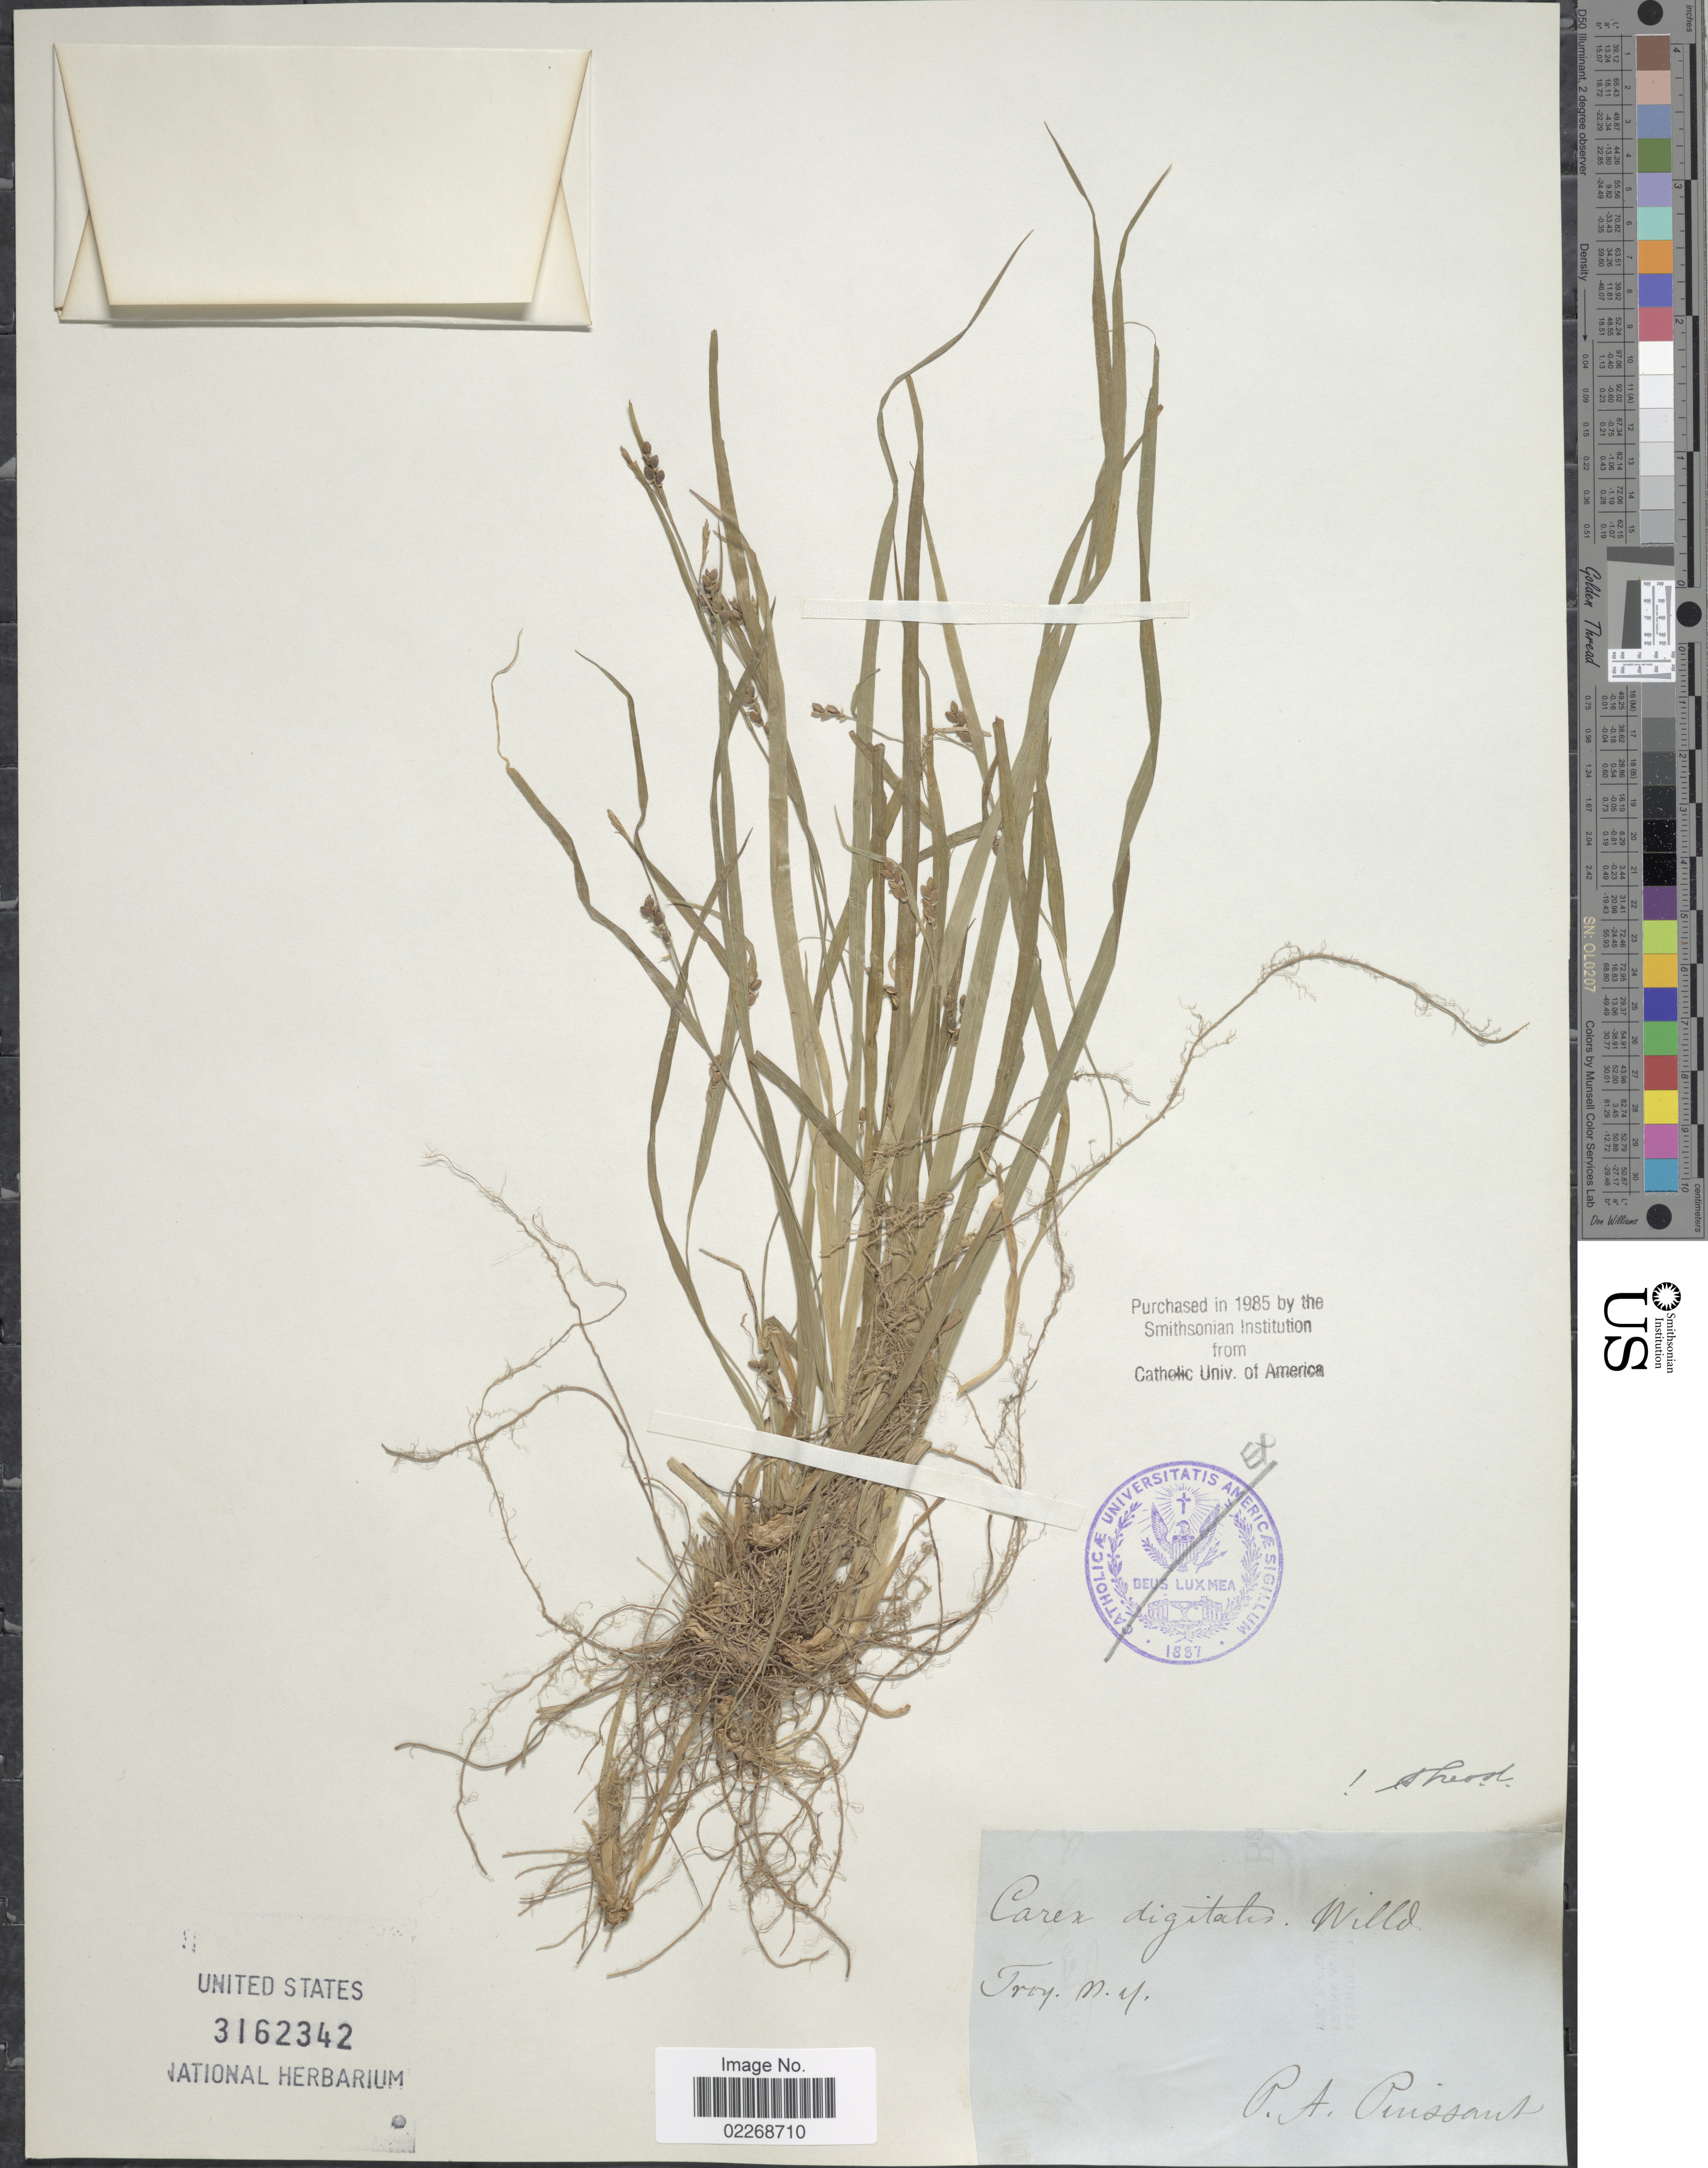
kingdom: Plantae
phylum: Tracheophyta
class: Liliopsida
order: Poales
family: Cyperaceae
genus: Carex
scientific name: Carex digitalis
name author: Willd.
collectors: P. Puissant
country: United States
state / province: New York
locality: Troy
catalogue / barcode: US 3162342